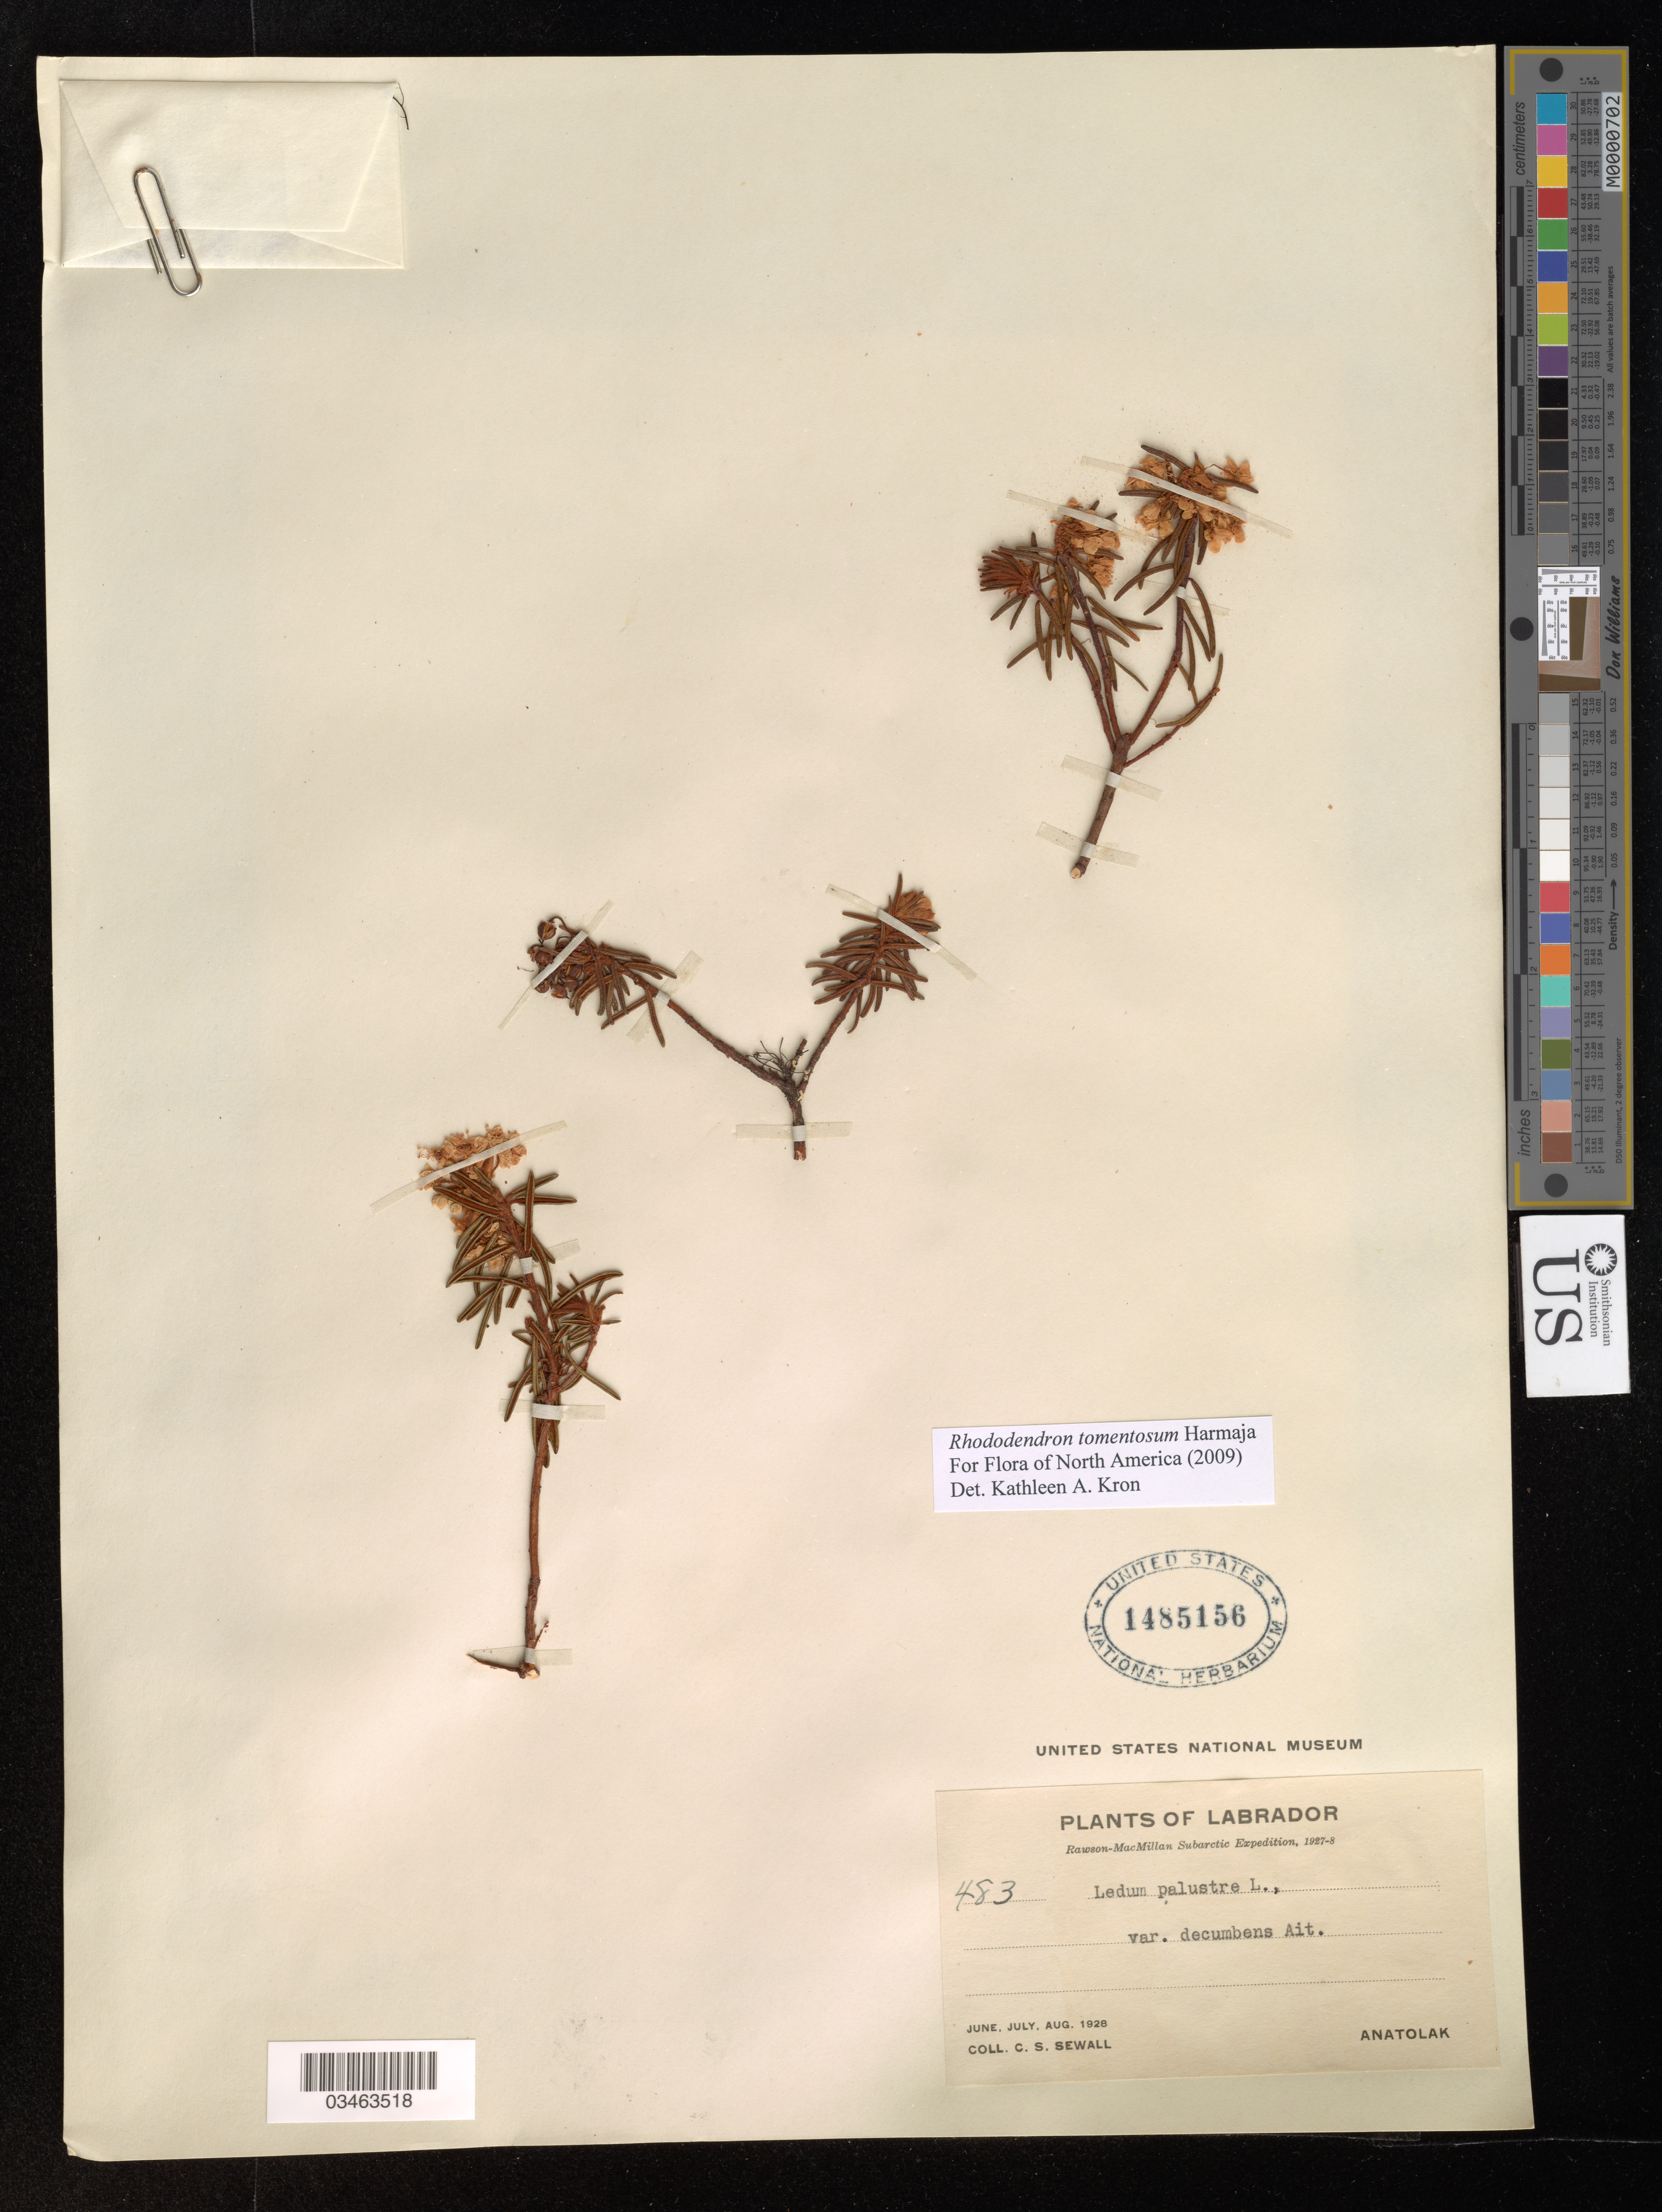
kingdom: Plantae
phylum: Tracheophyta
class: Magnoliopsida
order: Ericales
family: Ericaceae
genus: Rhododendron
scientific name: Rhododendron tomentosum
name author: Harmaja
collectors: C. Sewall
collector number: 483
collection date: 1928-06/1928-08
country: Canada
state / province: Newfoundland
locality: Labrador. Anatolak.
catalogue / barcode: US 1485156